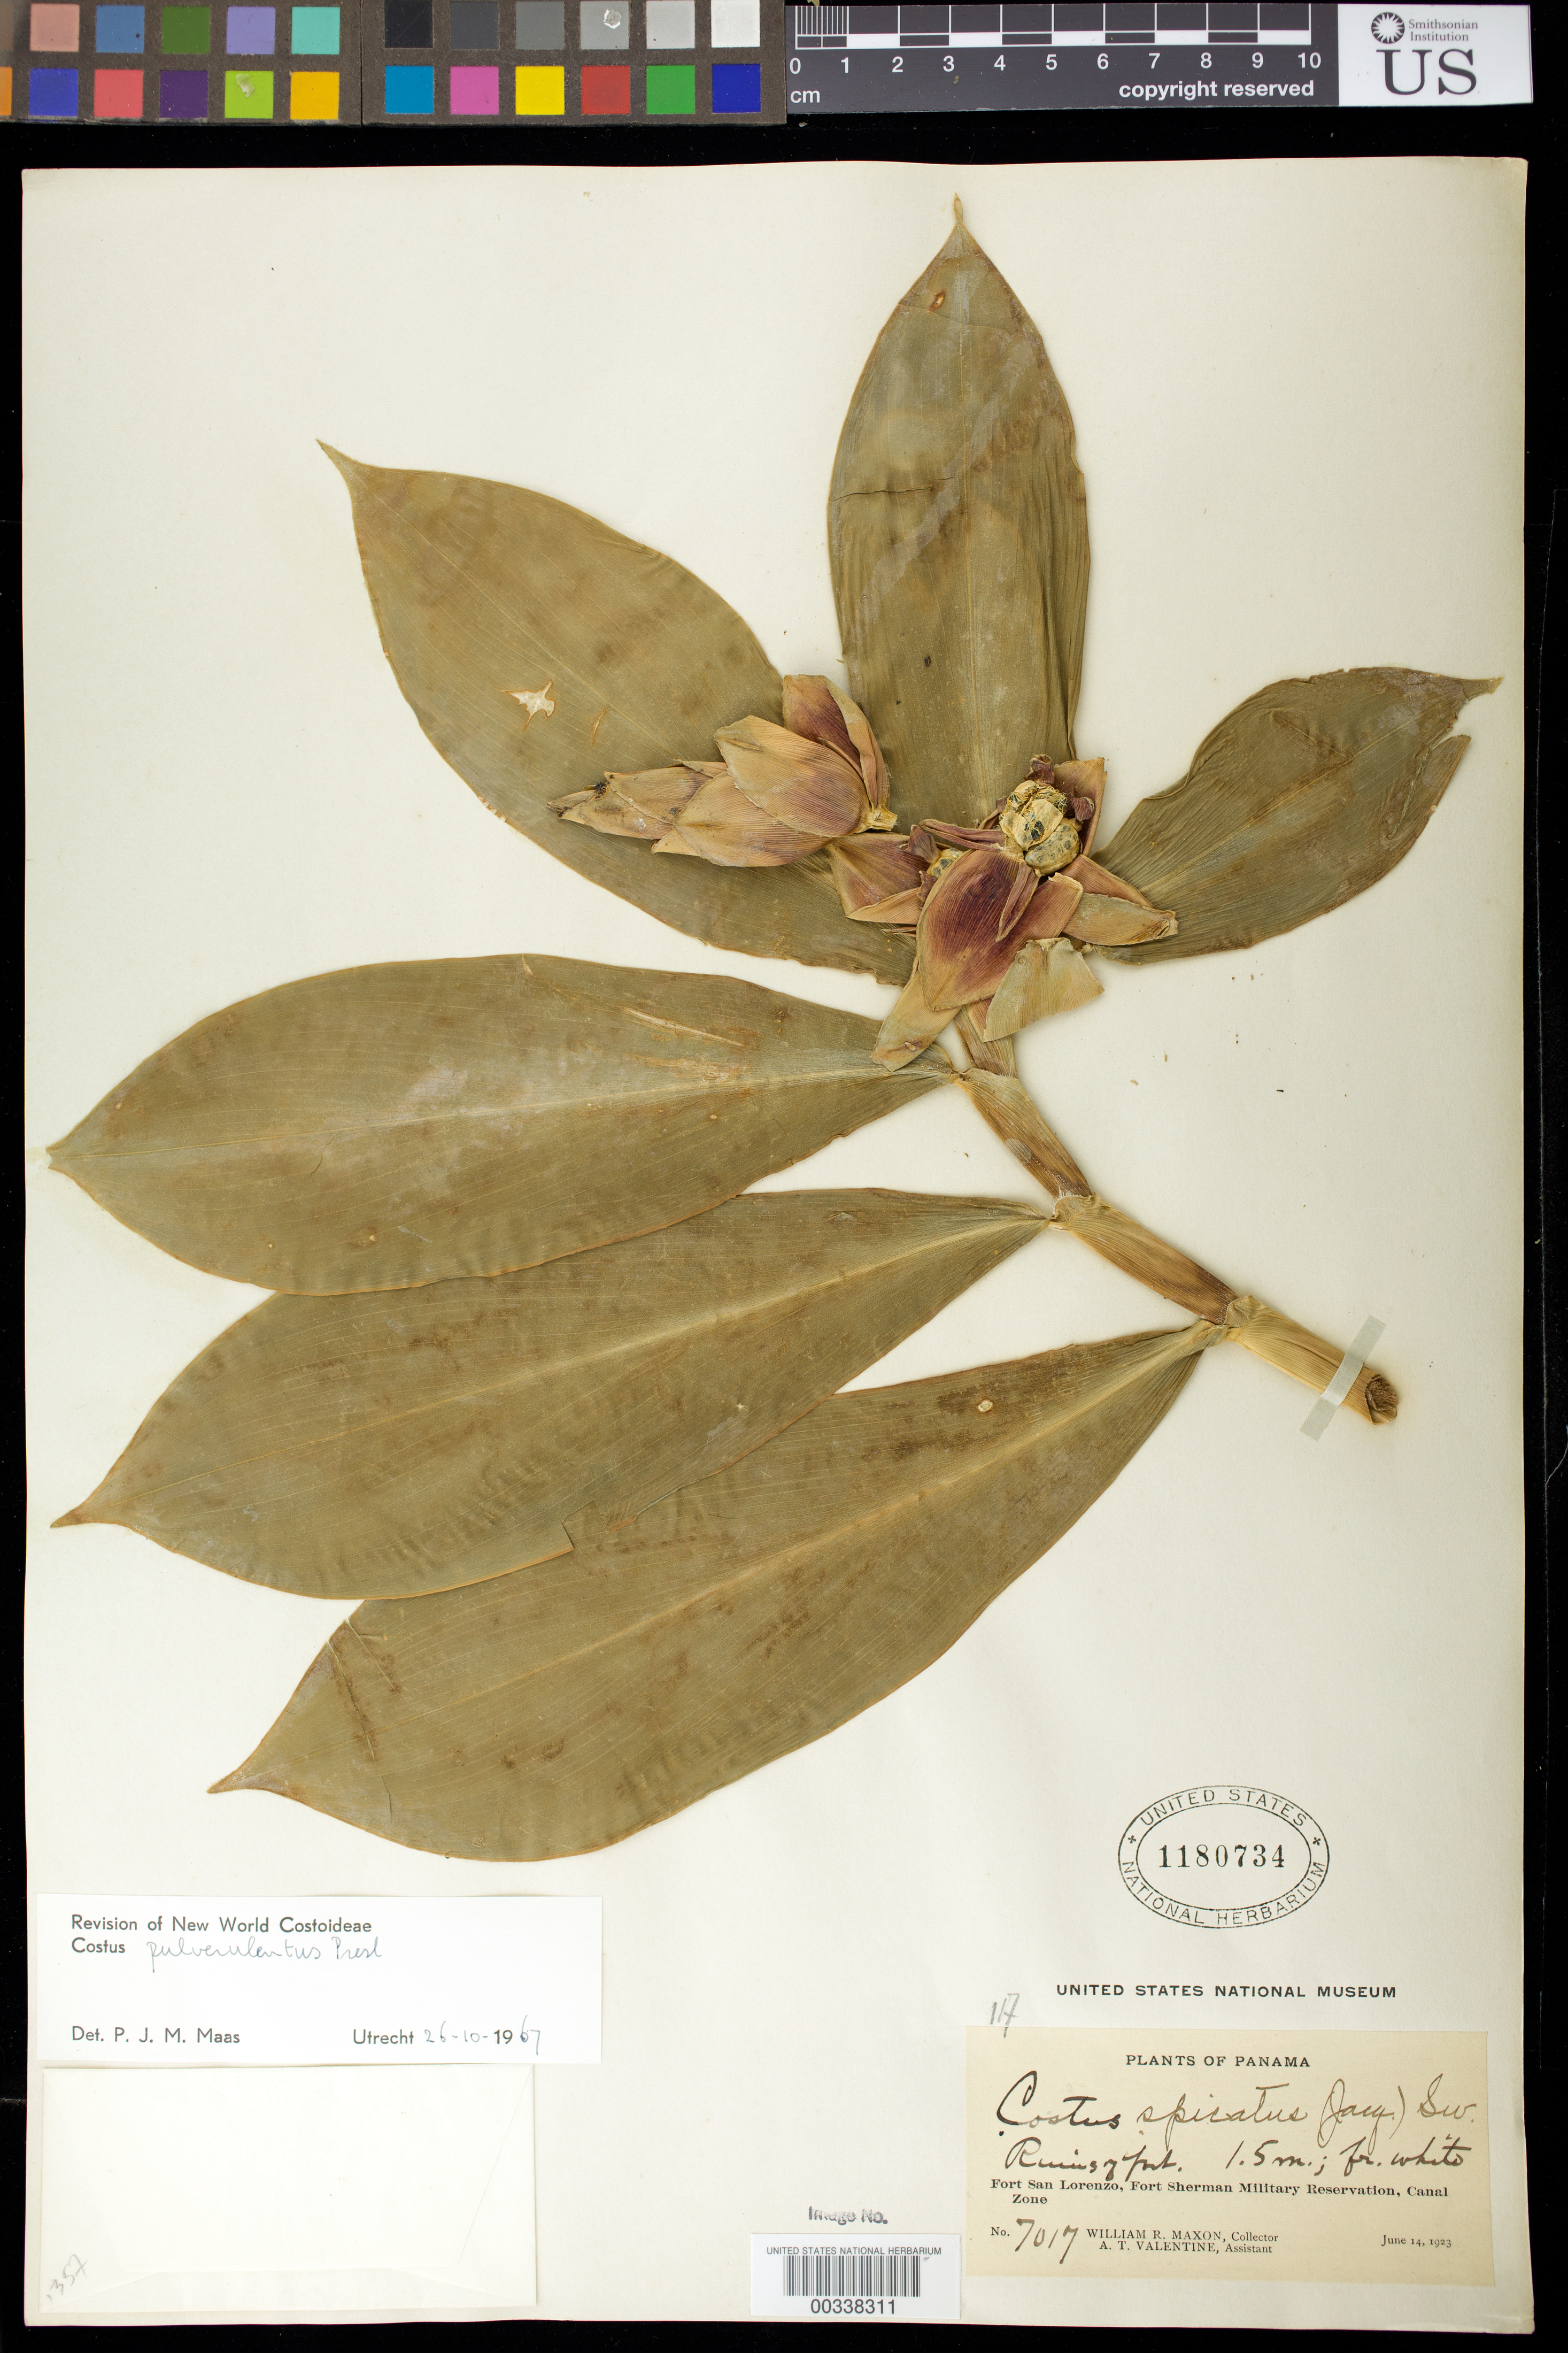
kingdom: Plantae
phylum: Tracheophyta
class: Liliopsida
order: Zingiberales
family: Costaceae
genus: Costus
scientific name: Costus pulverulentus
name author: C. Presl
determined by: Maas, Paul J. M.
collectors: W. R. Maxon & A. Valentine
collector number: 7017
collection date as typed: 14 Jun 1923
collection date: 1923-06-14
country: Panama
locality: Ruins of fort, Fort San Lorenzo, Fort Sherman Military Reservation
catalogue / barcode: US 1180734